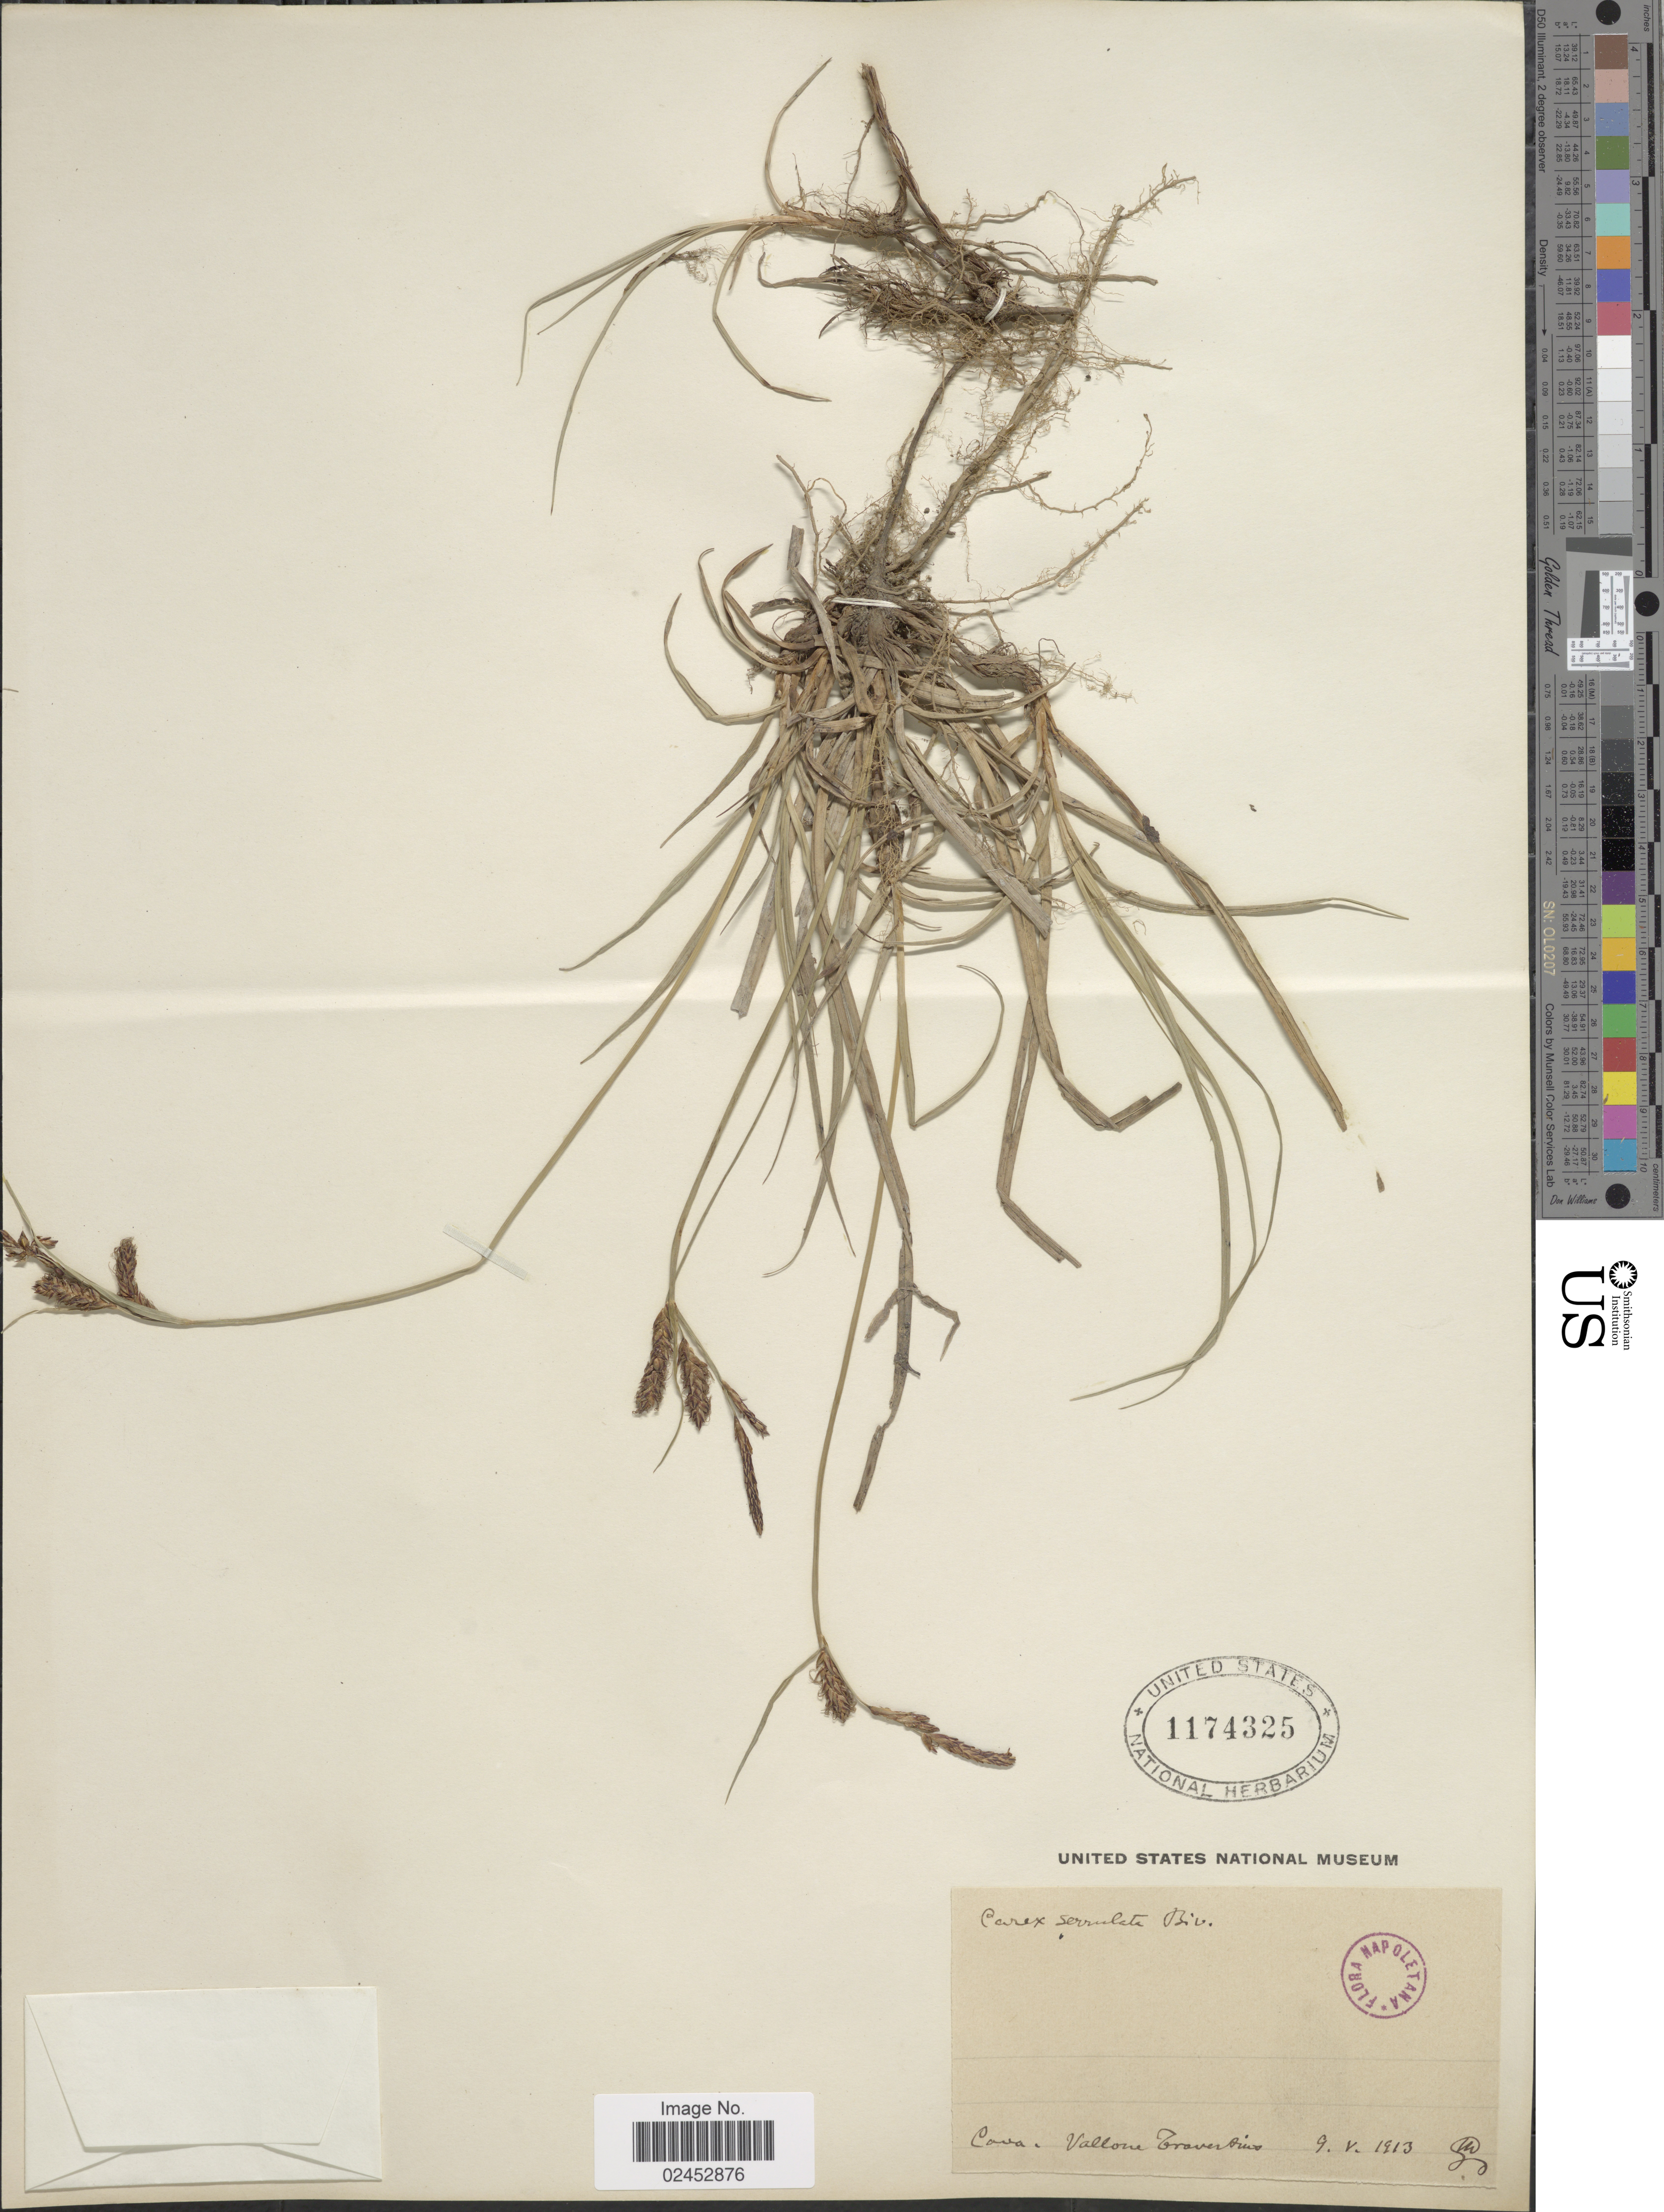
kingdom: Plantae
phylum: Tracheophyta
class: Liliopsida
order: Poales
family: Cyperaceae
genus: Carex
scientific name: Carex flacca subsp. erythrostachys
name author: (Hoppe) Holub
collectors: G. M.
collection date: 1913-05-09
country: Italy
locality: Napoletana, Cava, Vallone Traversius [interpreted]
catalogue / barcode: US 1174325